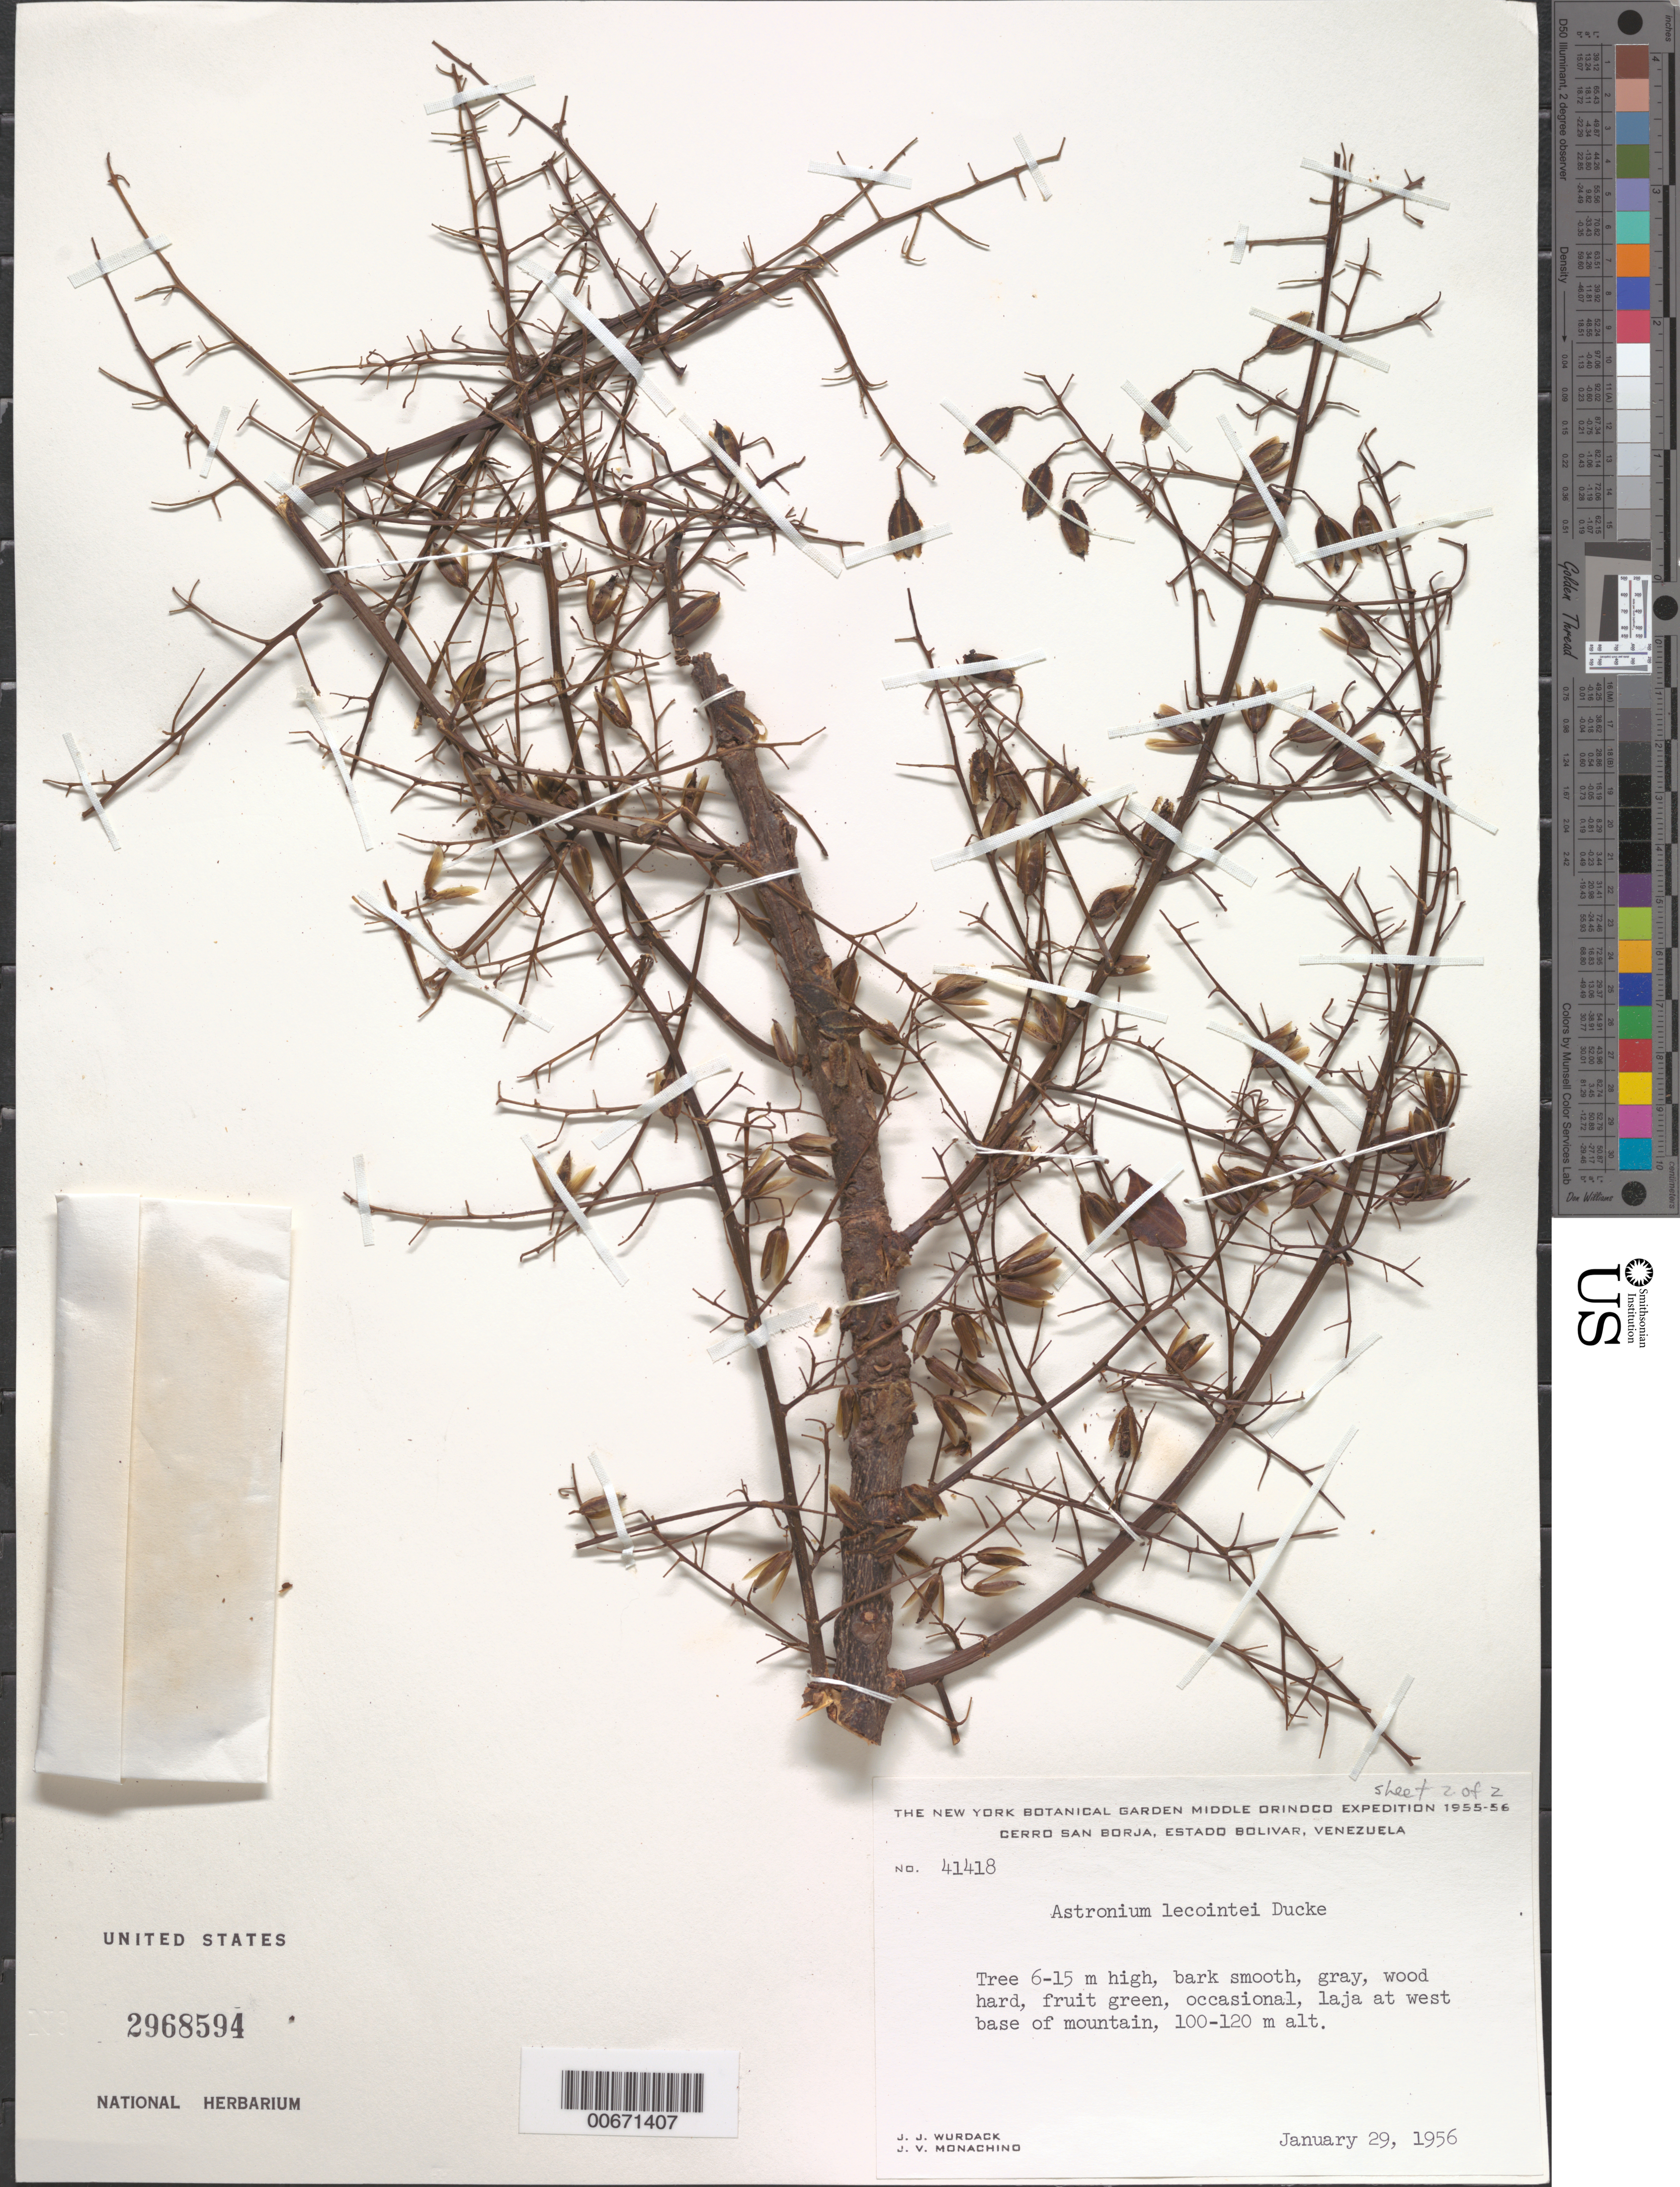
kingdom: Plantae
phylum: Tracheophyta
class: Magnoliopsida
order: Sapindales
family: Anacardiaceae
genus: Astronium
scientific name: Astronium lecointei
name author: Ducke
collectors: J. J. Wurdack & J. V. Monachino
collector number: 41418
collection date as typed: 29-Jan-56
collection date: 1956-01-29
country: Venezuela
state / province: Bolívar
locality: Cerro San Borja, Río Orinoco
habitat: Located near stone slab at the west base of the mountain.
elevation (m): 100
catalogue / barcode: US 2968594